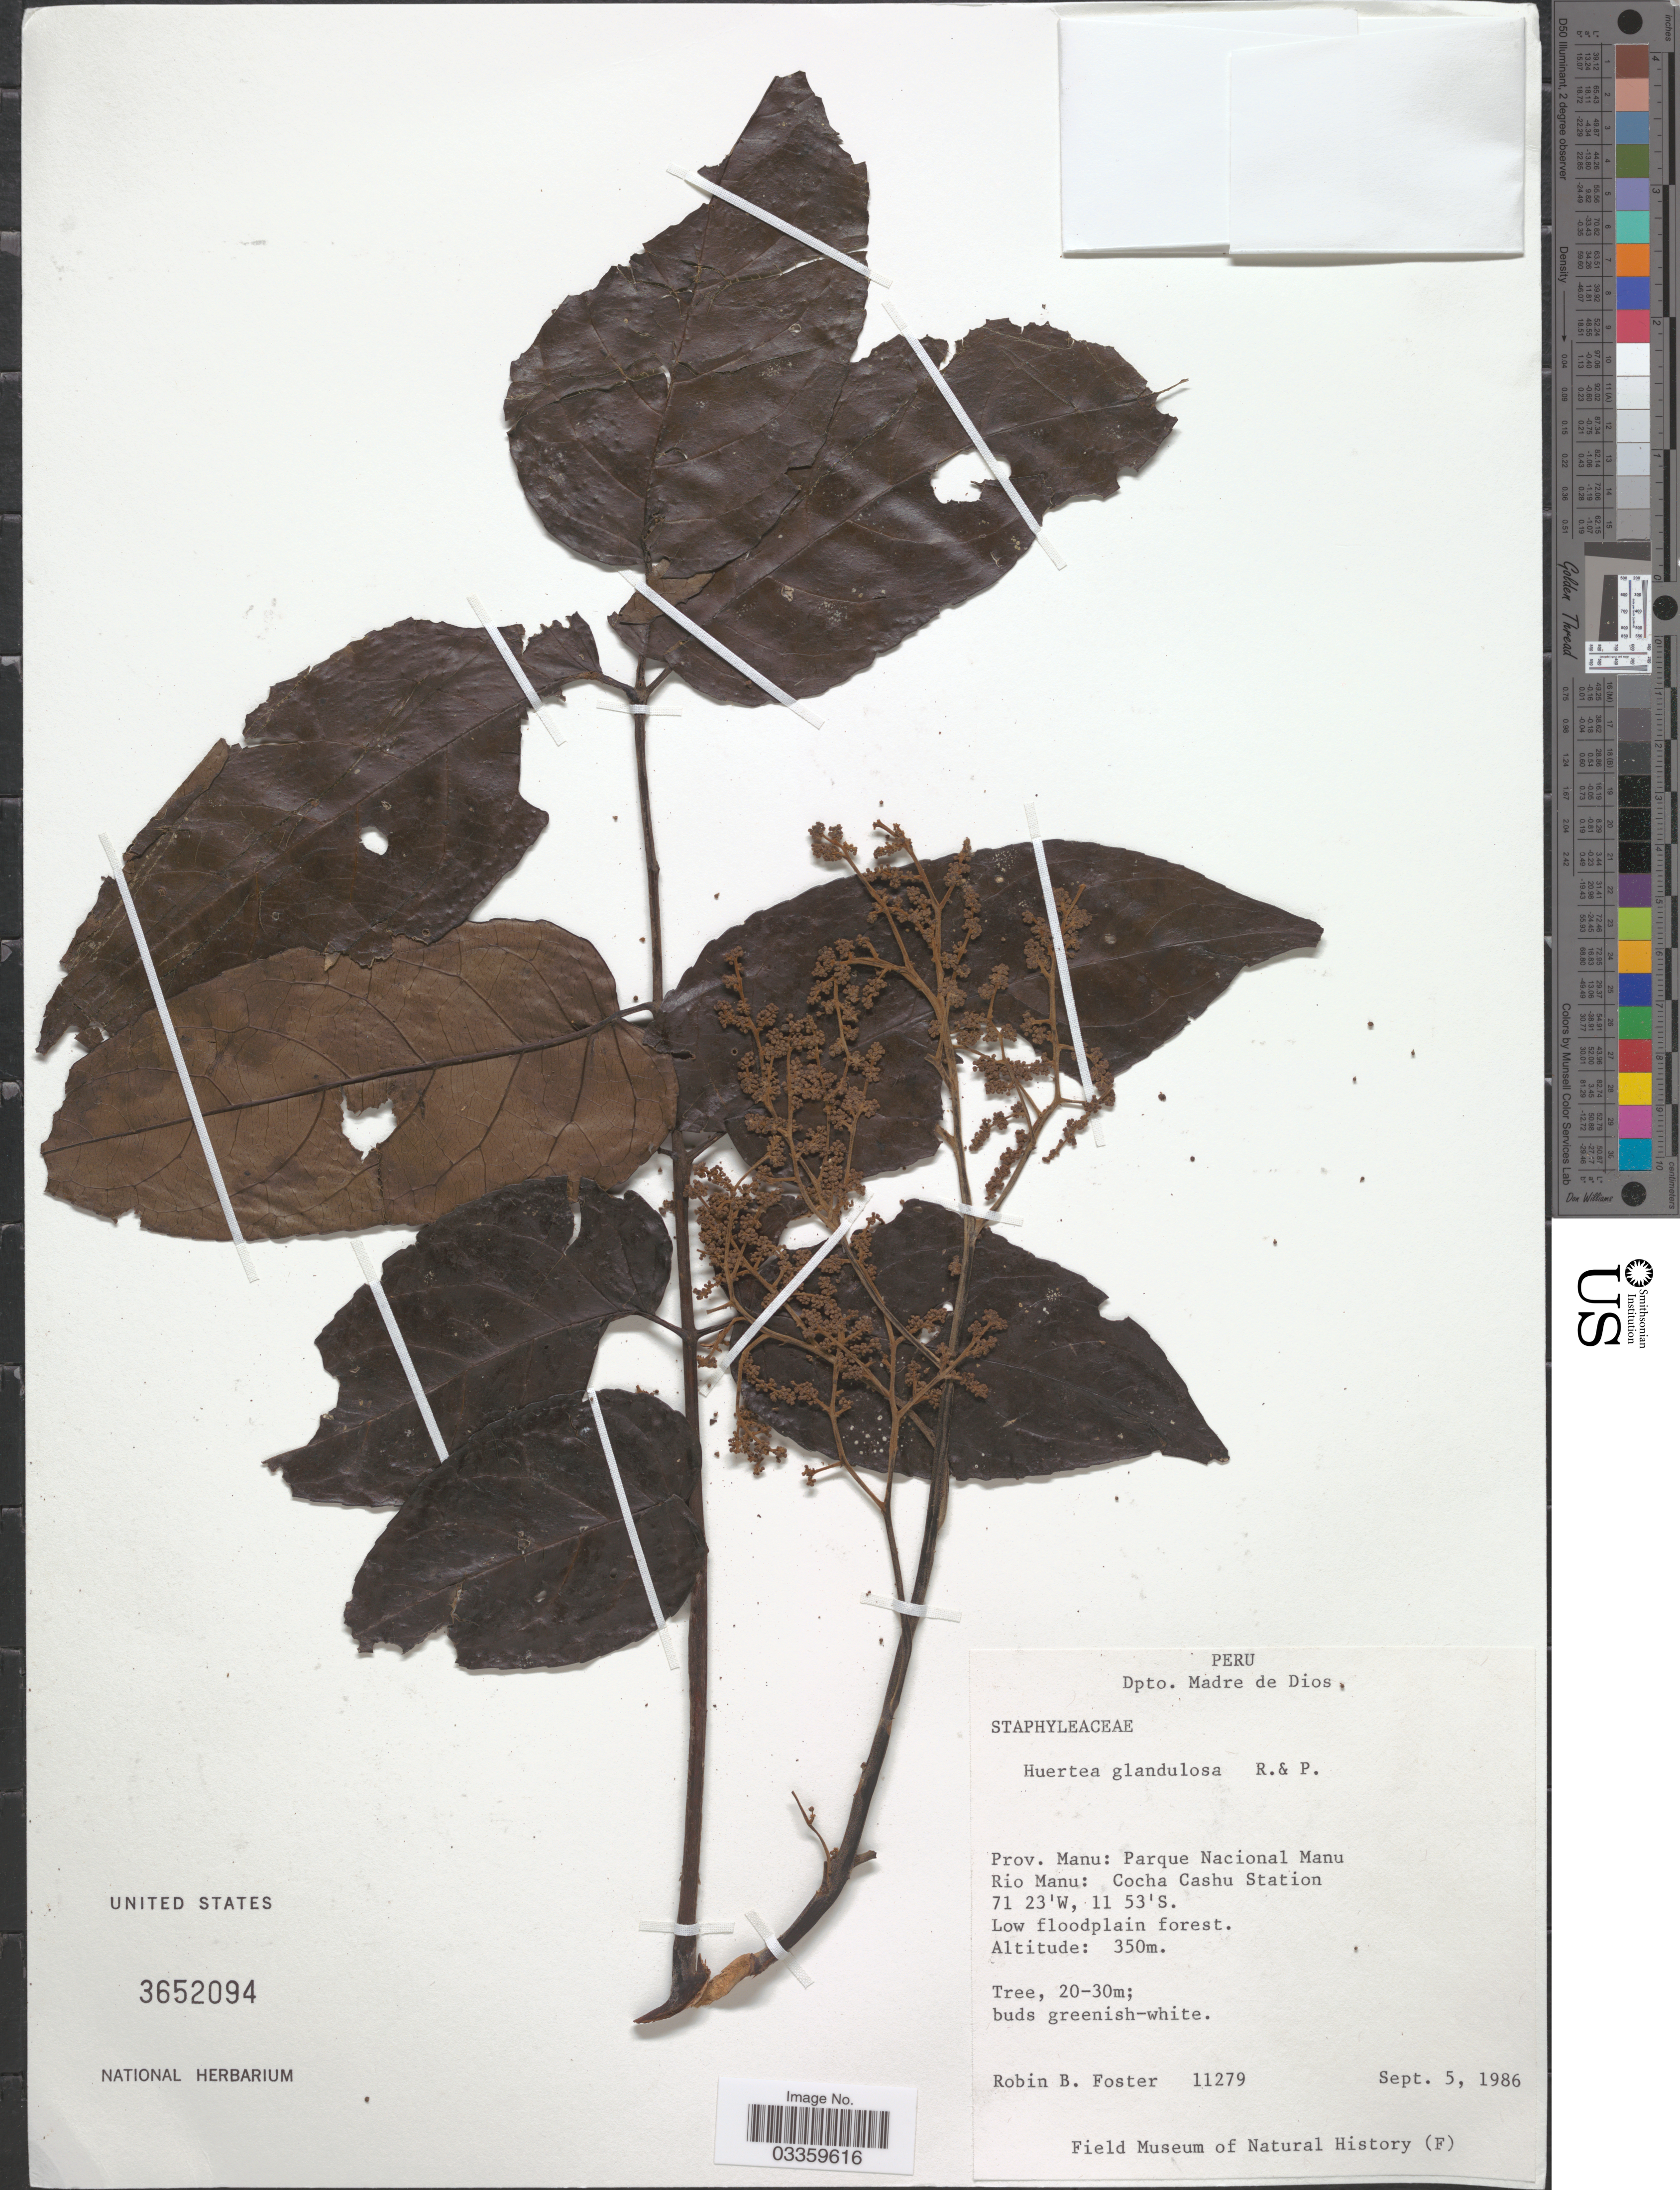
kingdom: Plantae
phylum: Tracheophyta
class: Magnoliopsida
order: Huerteales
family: Tapisciaceae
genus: Huertea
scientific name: Huertea glandulosa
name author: Ruiz & Pav.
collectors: R. B. Foster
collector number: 11279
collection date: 1986-09-05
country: Peru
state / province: Madre de Dios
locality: Dpto. Madre de Dios, Prov. Manu: Parque Nacional Manu, Rio Manu: Cocha Cashu Station.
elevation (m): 350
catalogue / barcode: US 3652094